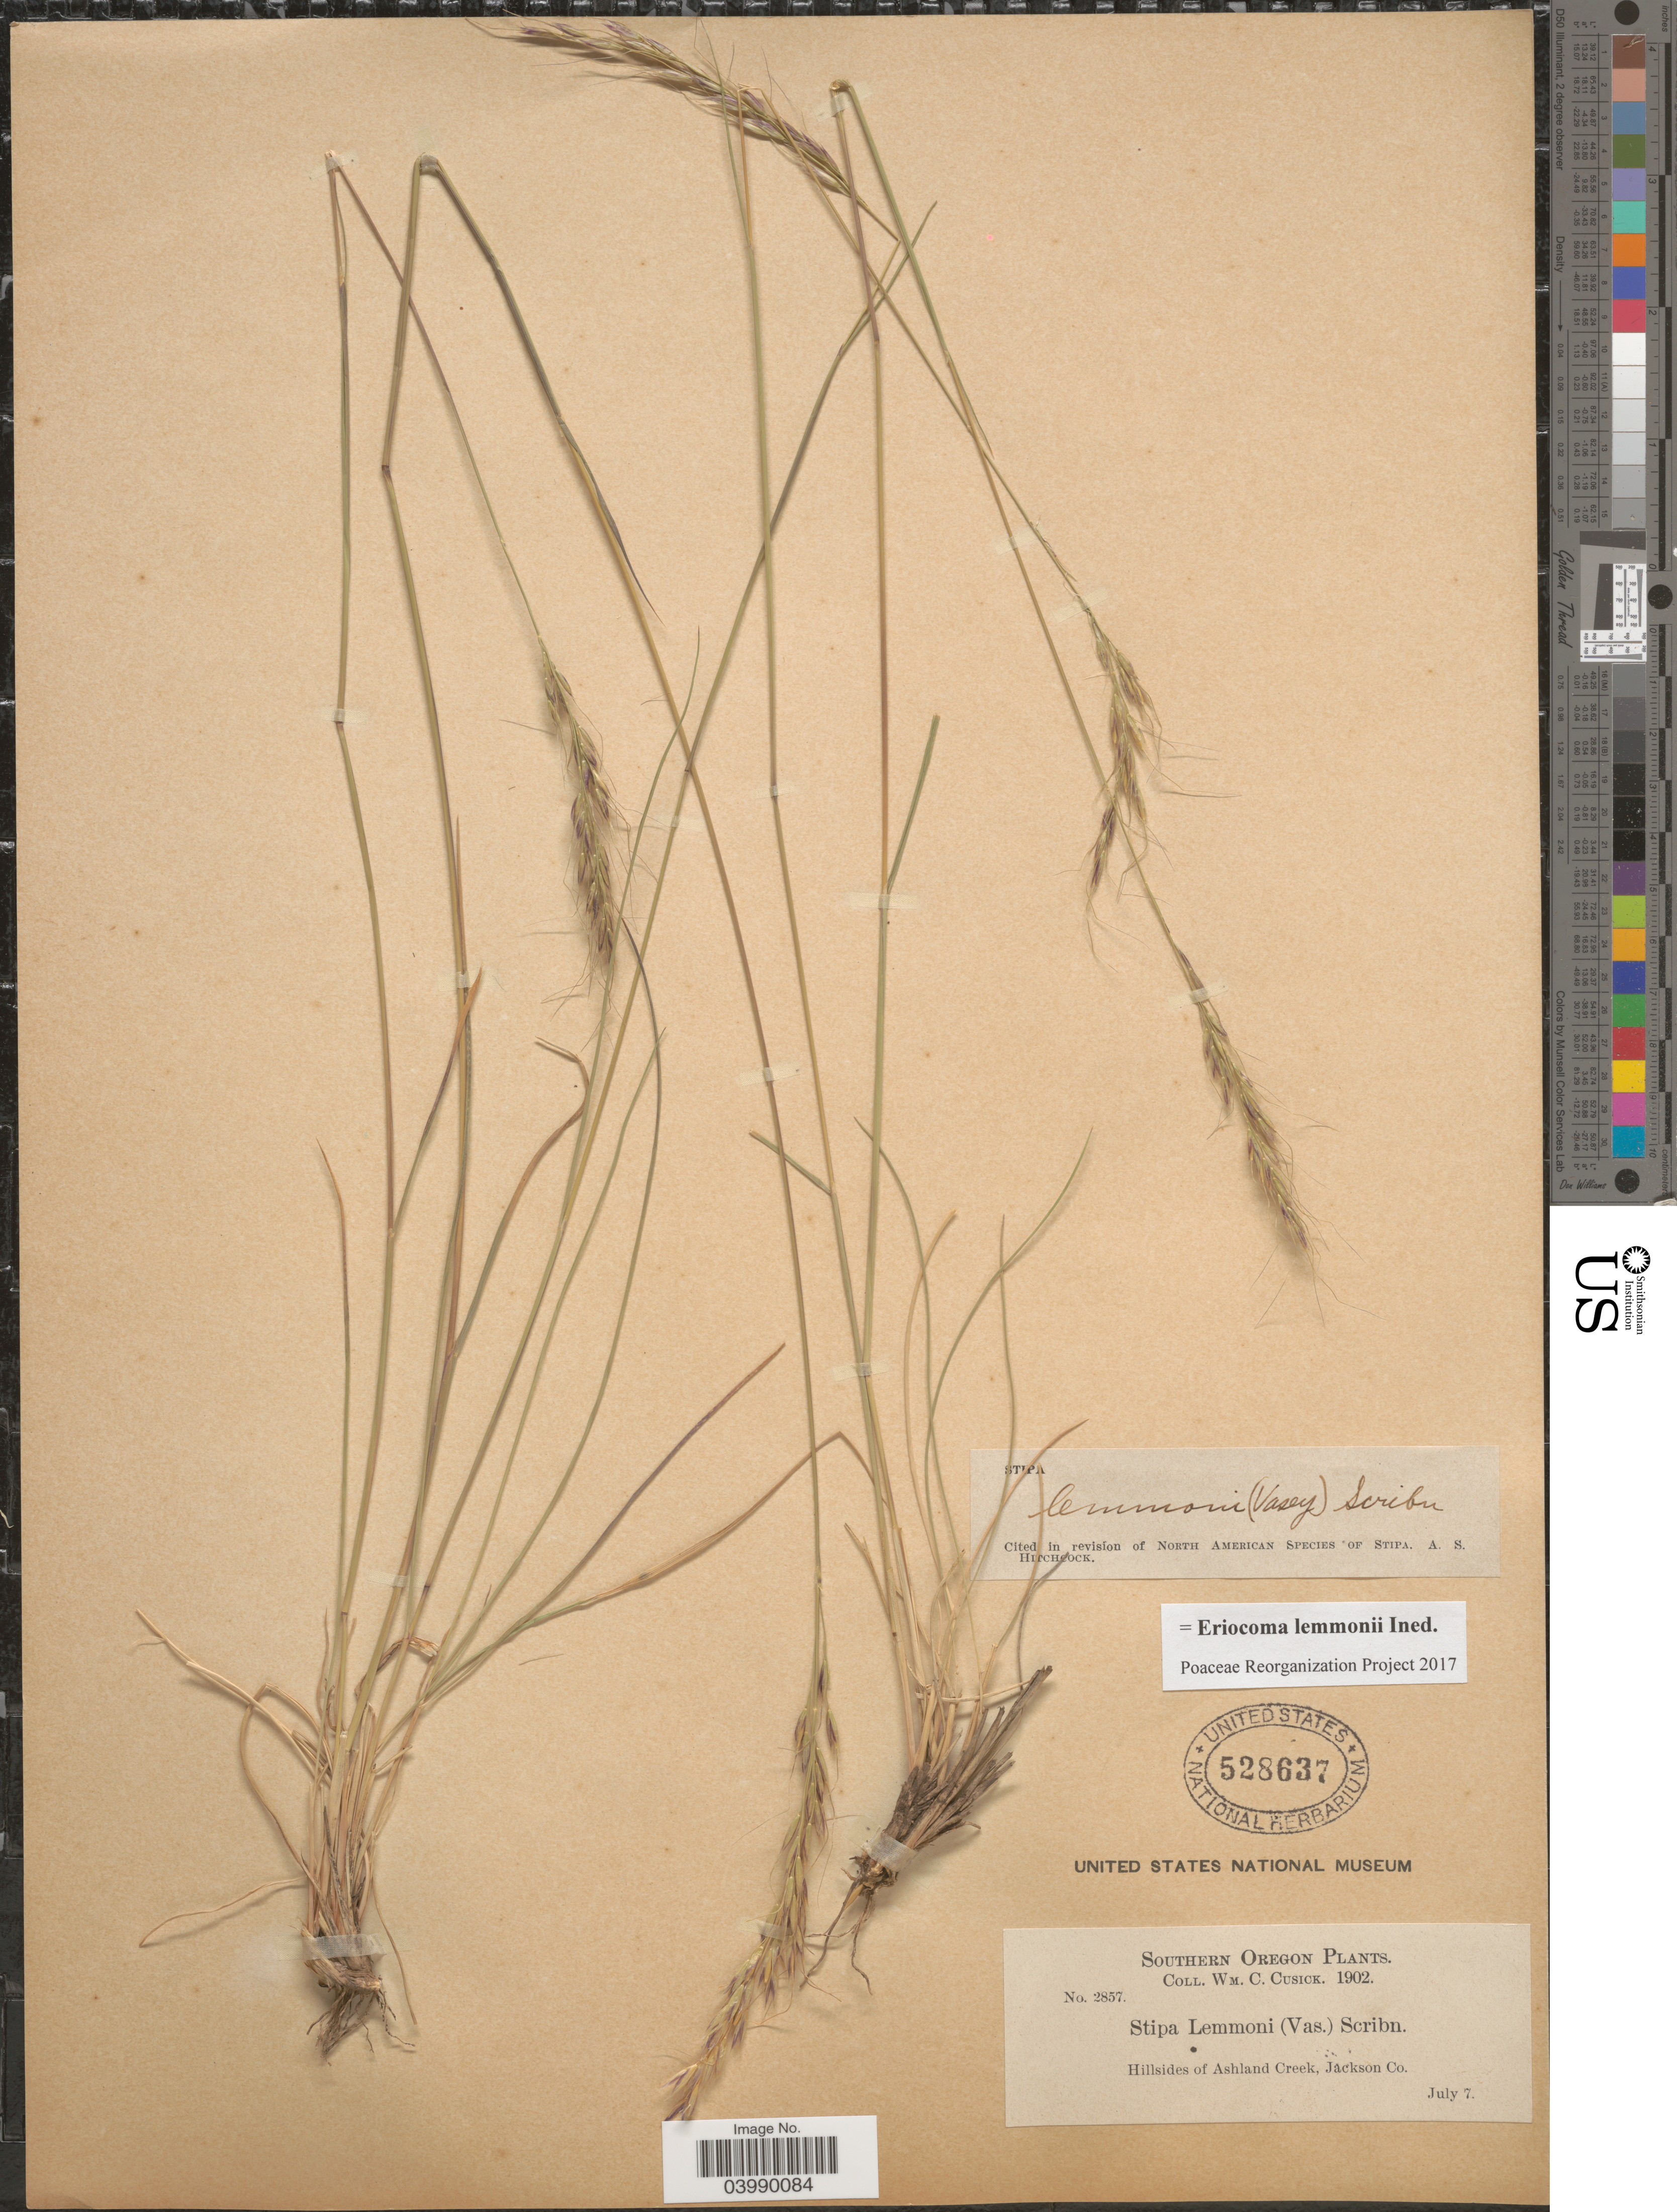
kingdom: Plantae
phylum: Tracheophyta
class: Liliopsida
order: Poales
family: Poaceae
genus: Eriocoma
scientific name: Eriocoma lemmonii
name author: (Vasey) Romasch.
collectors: W. C. Cusick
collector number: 2857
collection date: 1902-07-07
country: United States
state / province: Oregon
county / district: Jackson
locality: Southern Oregon. Hillsides of Ashland Creek, Jackson Co.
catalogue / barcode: US 528637